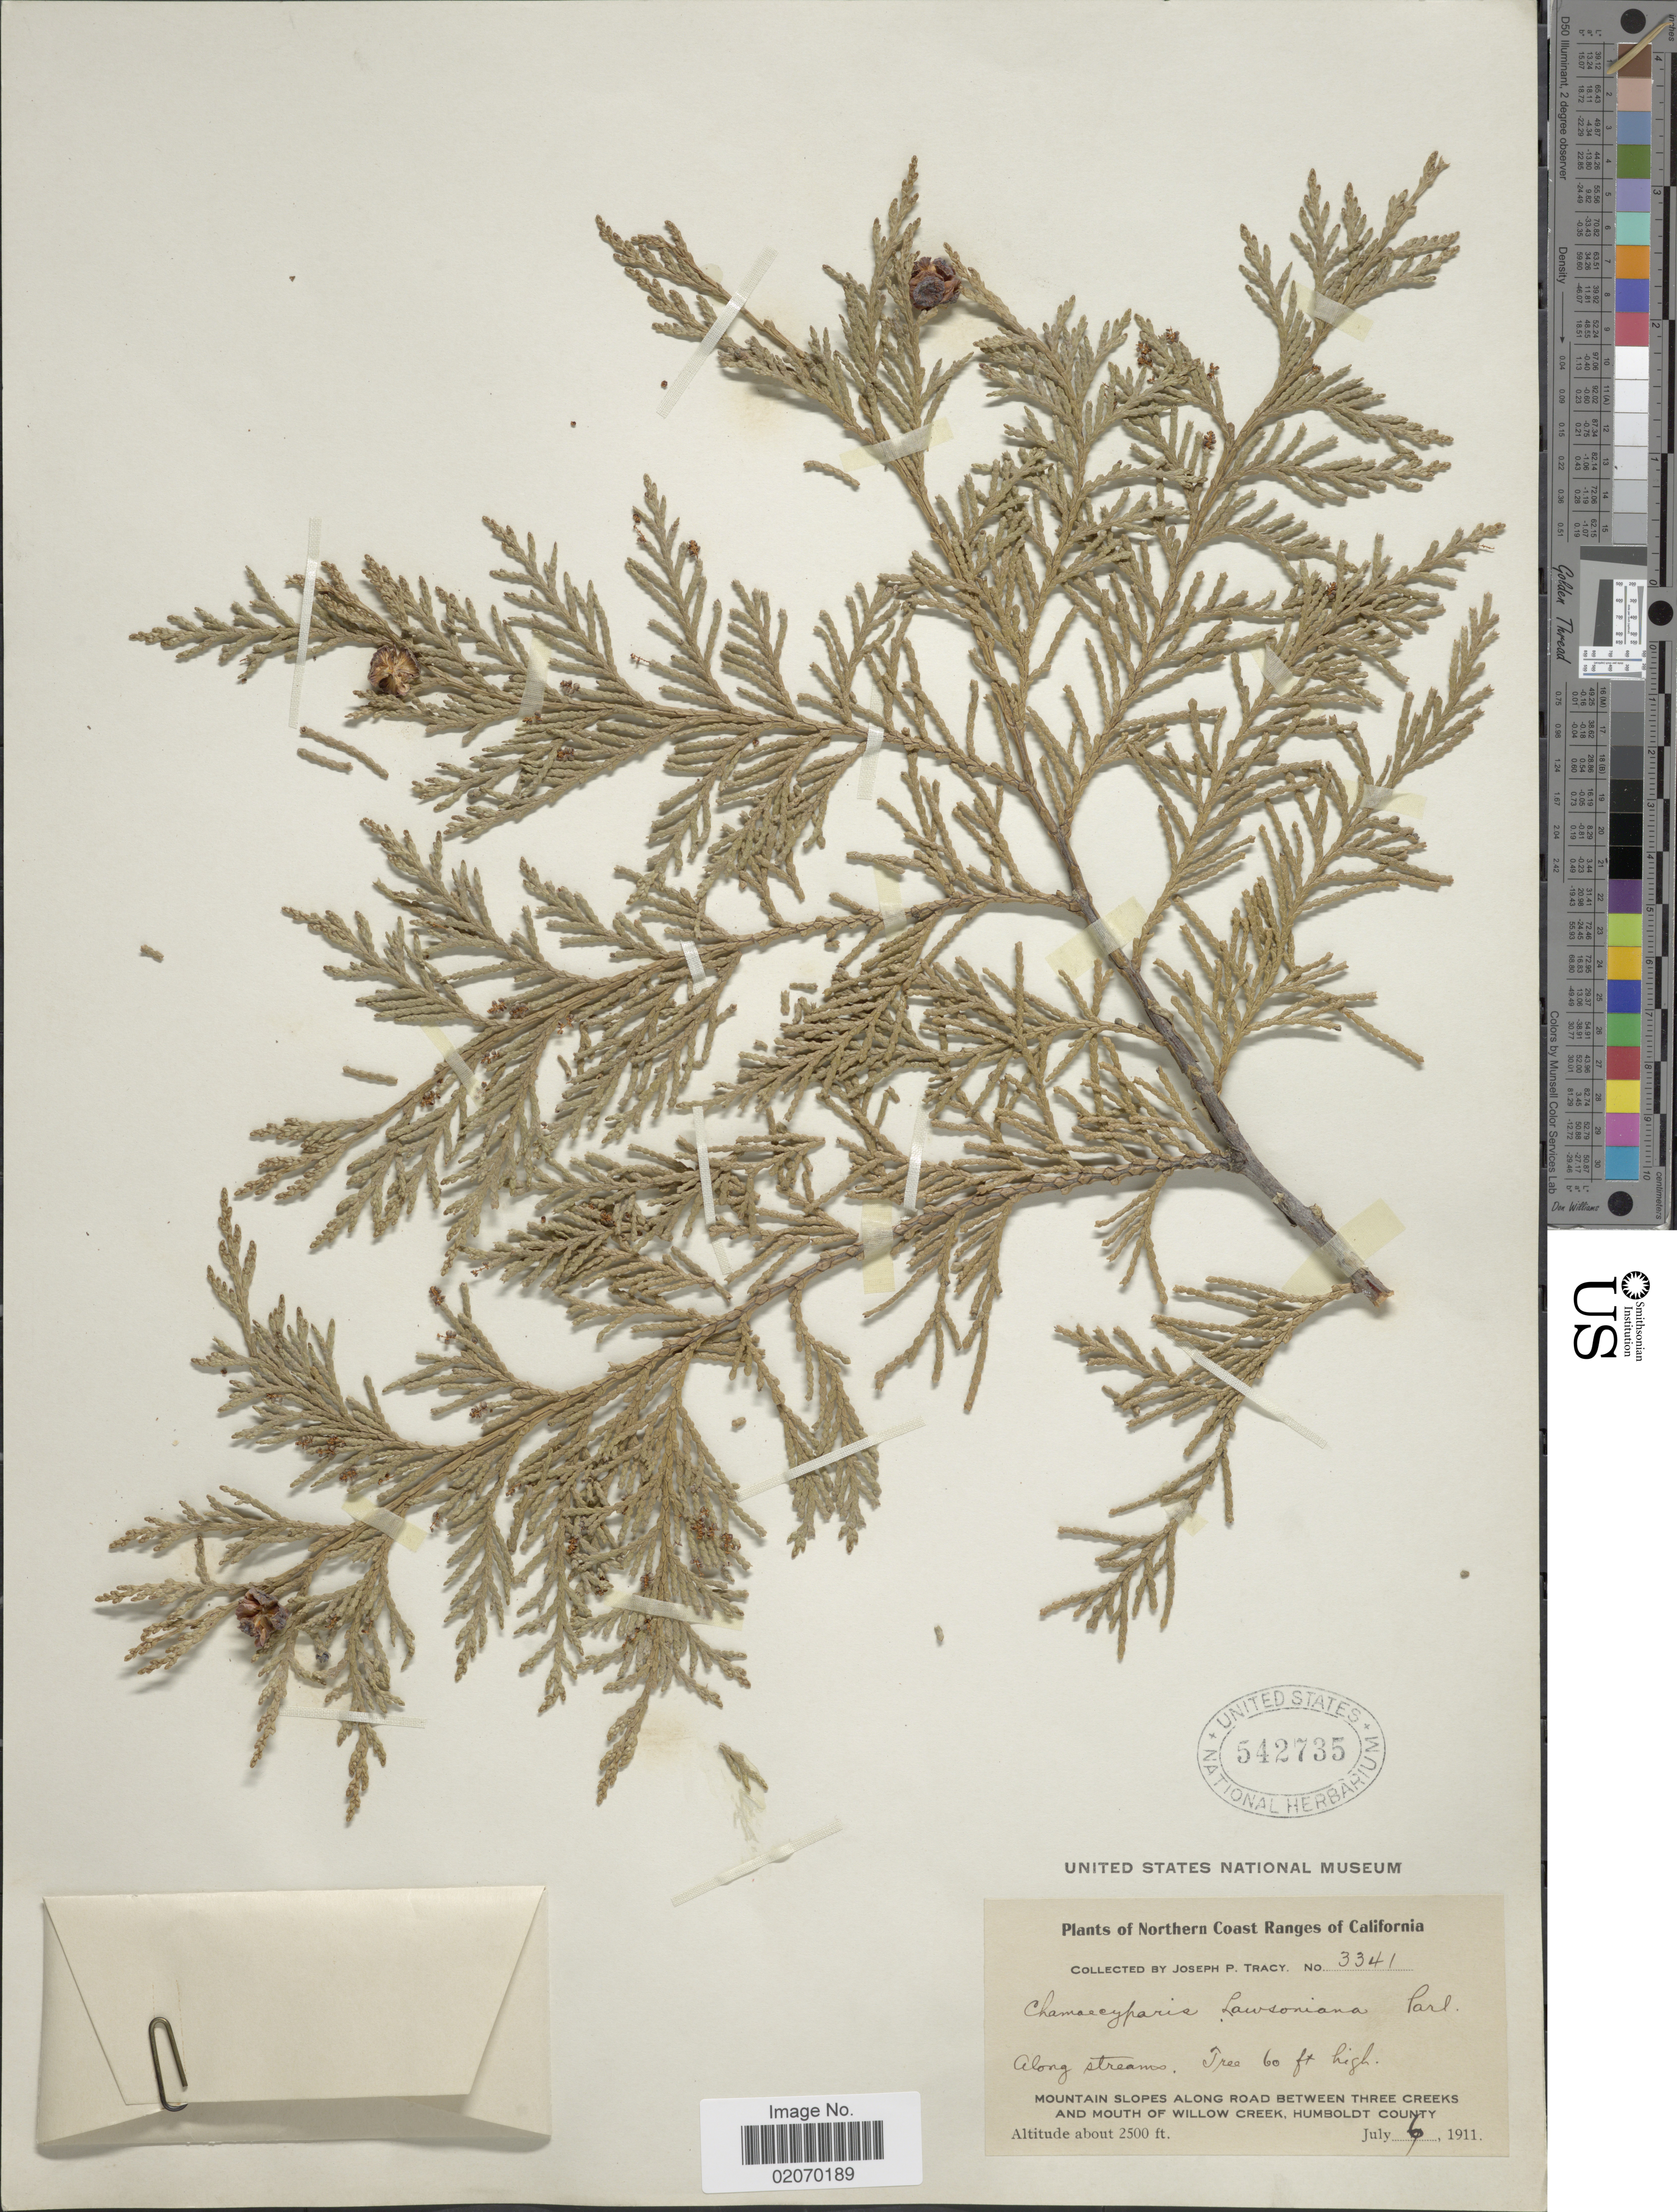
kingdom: Plantae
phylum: Tracheophyta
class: Pinopsida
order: Pinales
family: Cupressaceae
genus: Chamaecyparis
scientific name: Chamaecyparis lawsoniana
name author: (A. Murray bis) Parl.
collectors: J. Tracy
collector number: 3341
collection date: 1911-07-06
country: United States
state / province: California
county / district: Humboldt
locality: Northern Coast Ranges of California, Mountain slopes along road between three creeks and moutgh of Willow Creek, Humboldt County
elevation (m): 762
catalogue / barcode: US 542735